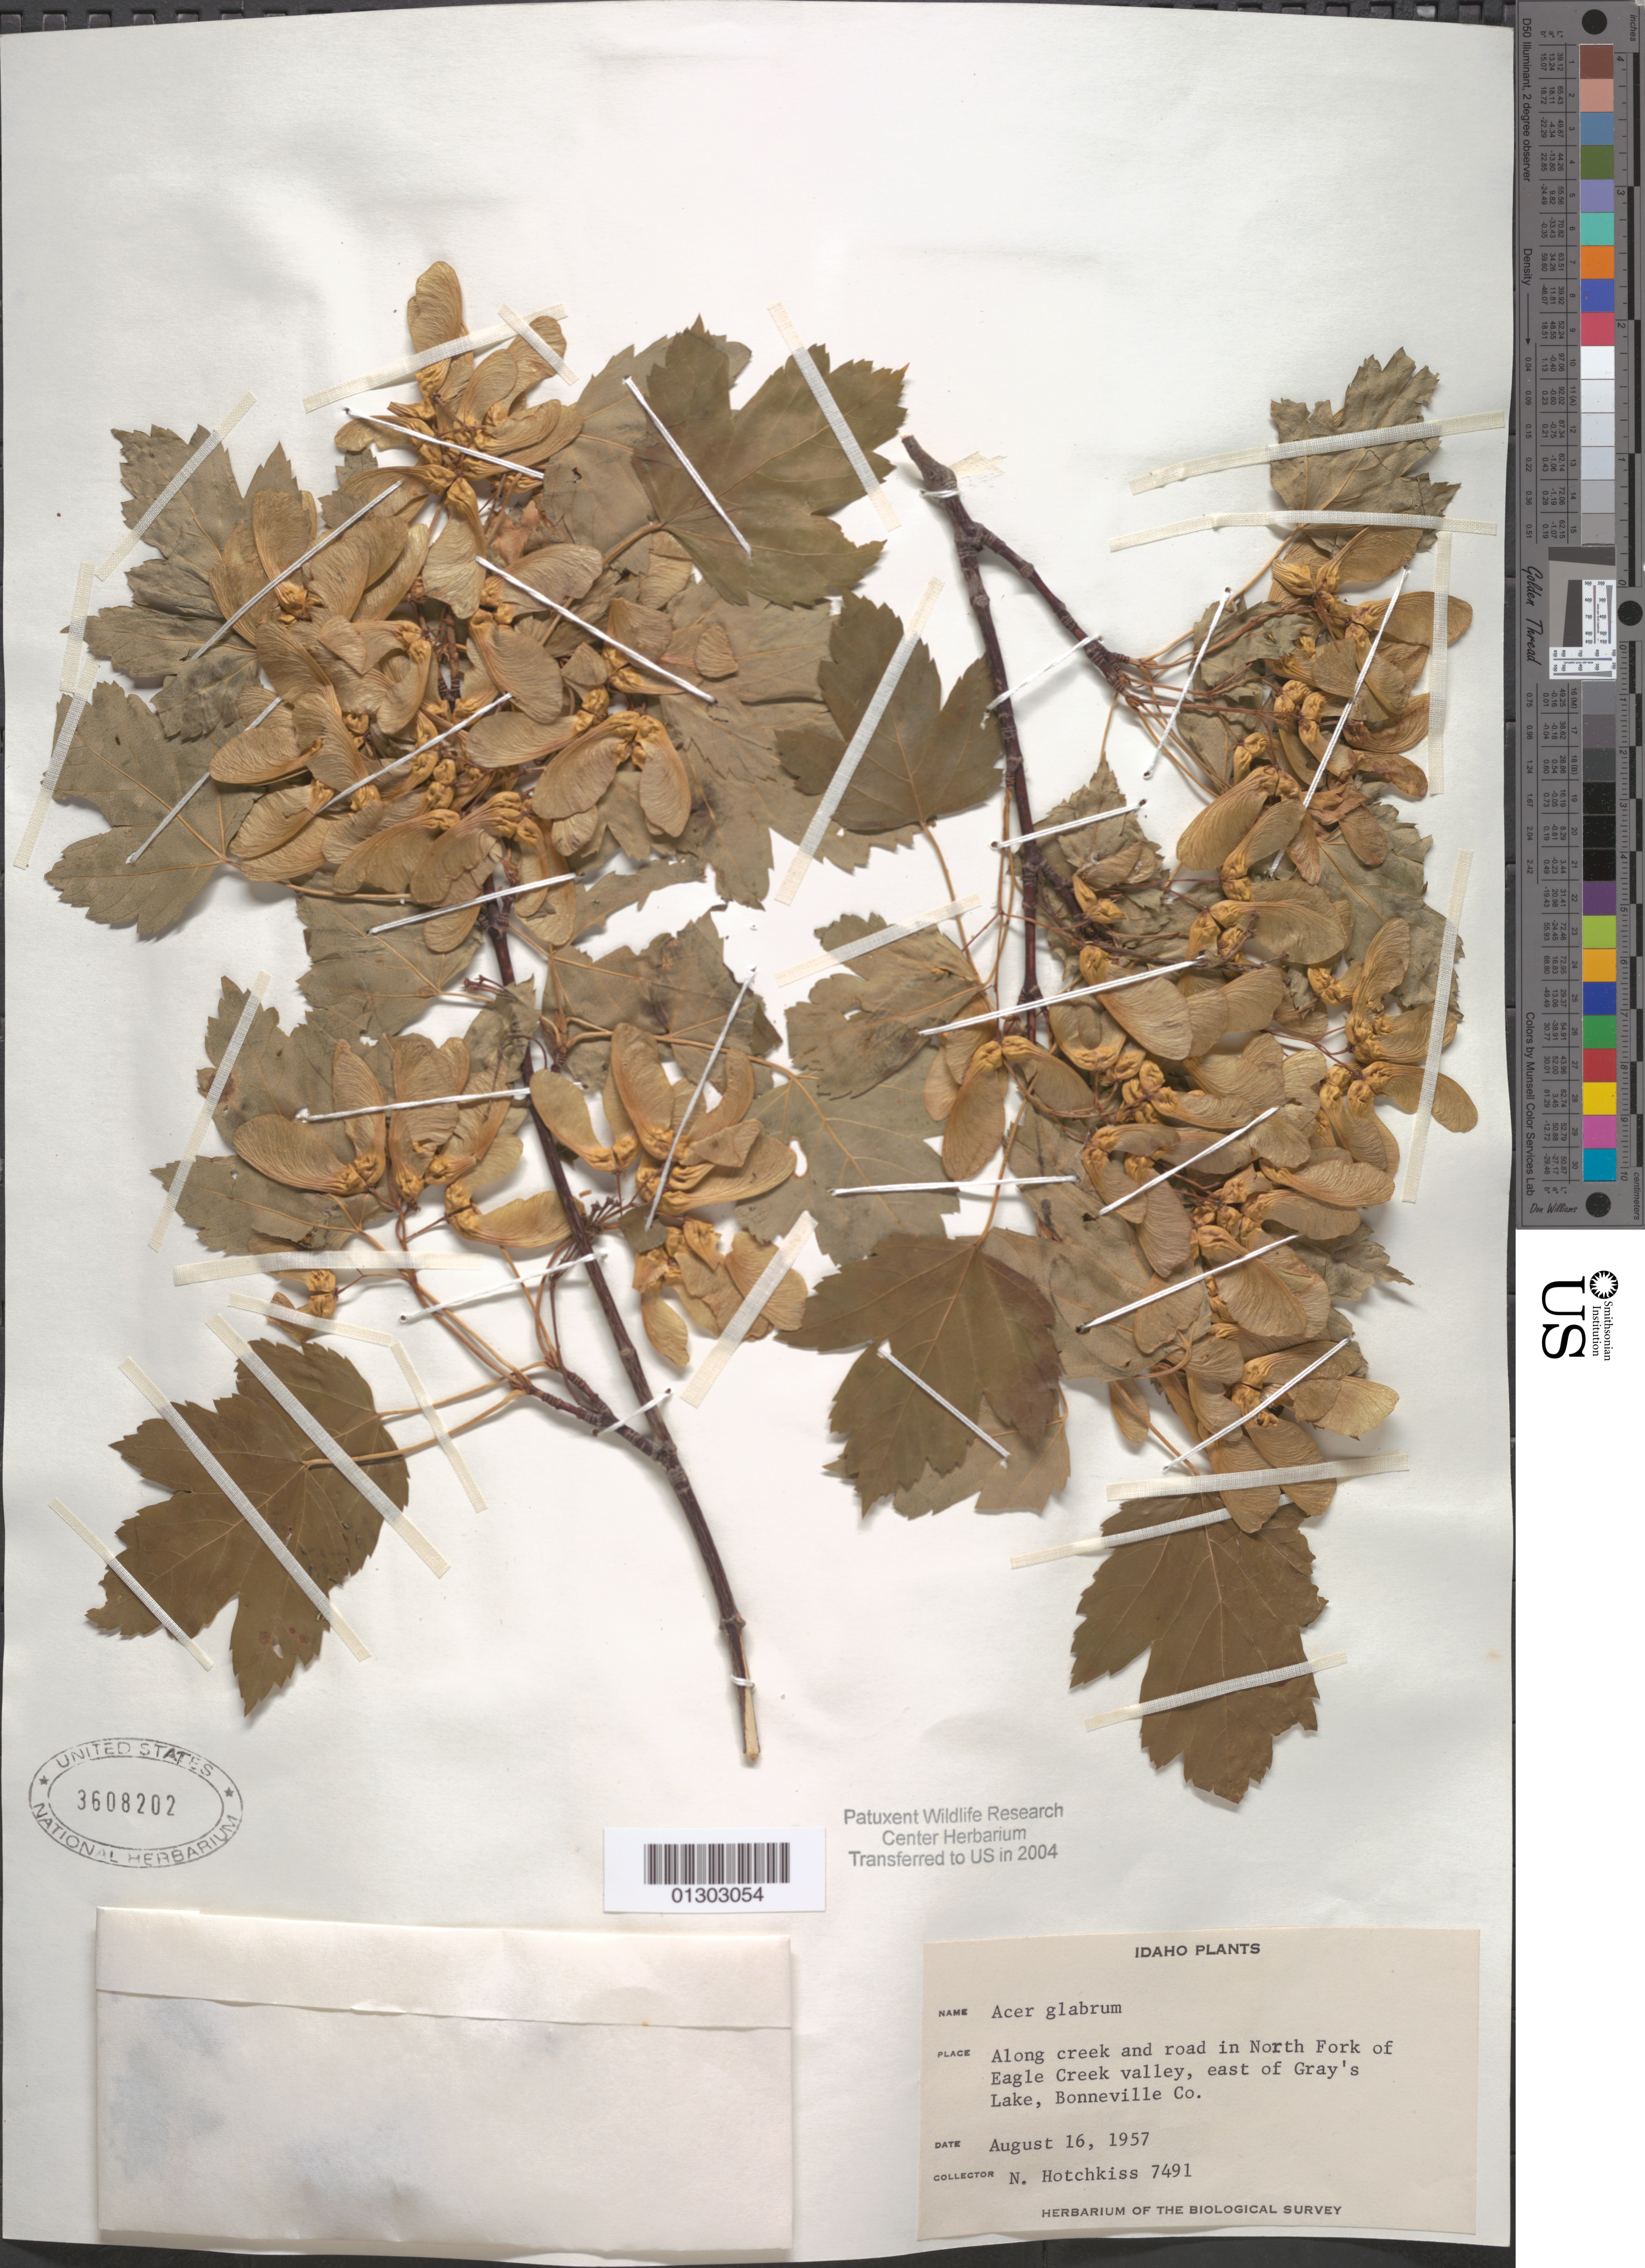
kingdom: Plantae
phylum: Tracheophyta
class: Magnoliopsida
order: Sapindales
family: Sapindaceae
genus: Acer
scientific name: Acer glabrum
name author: Torr.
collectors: N. Hotchkiss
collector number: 7491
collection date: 1947-08-16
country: United States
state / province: Idaho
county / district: Bonneville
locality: Bonneville County, North Fork of Eagle Creek Valley, E of Gray's Lake.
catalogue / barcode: US 3608202